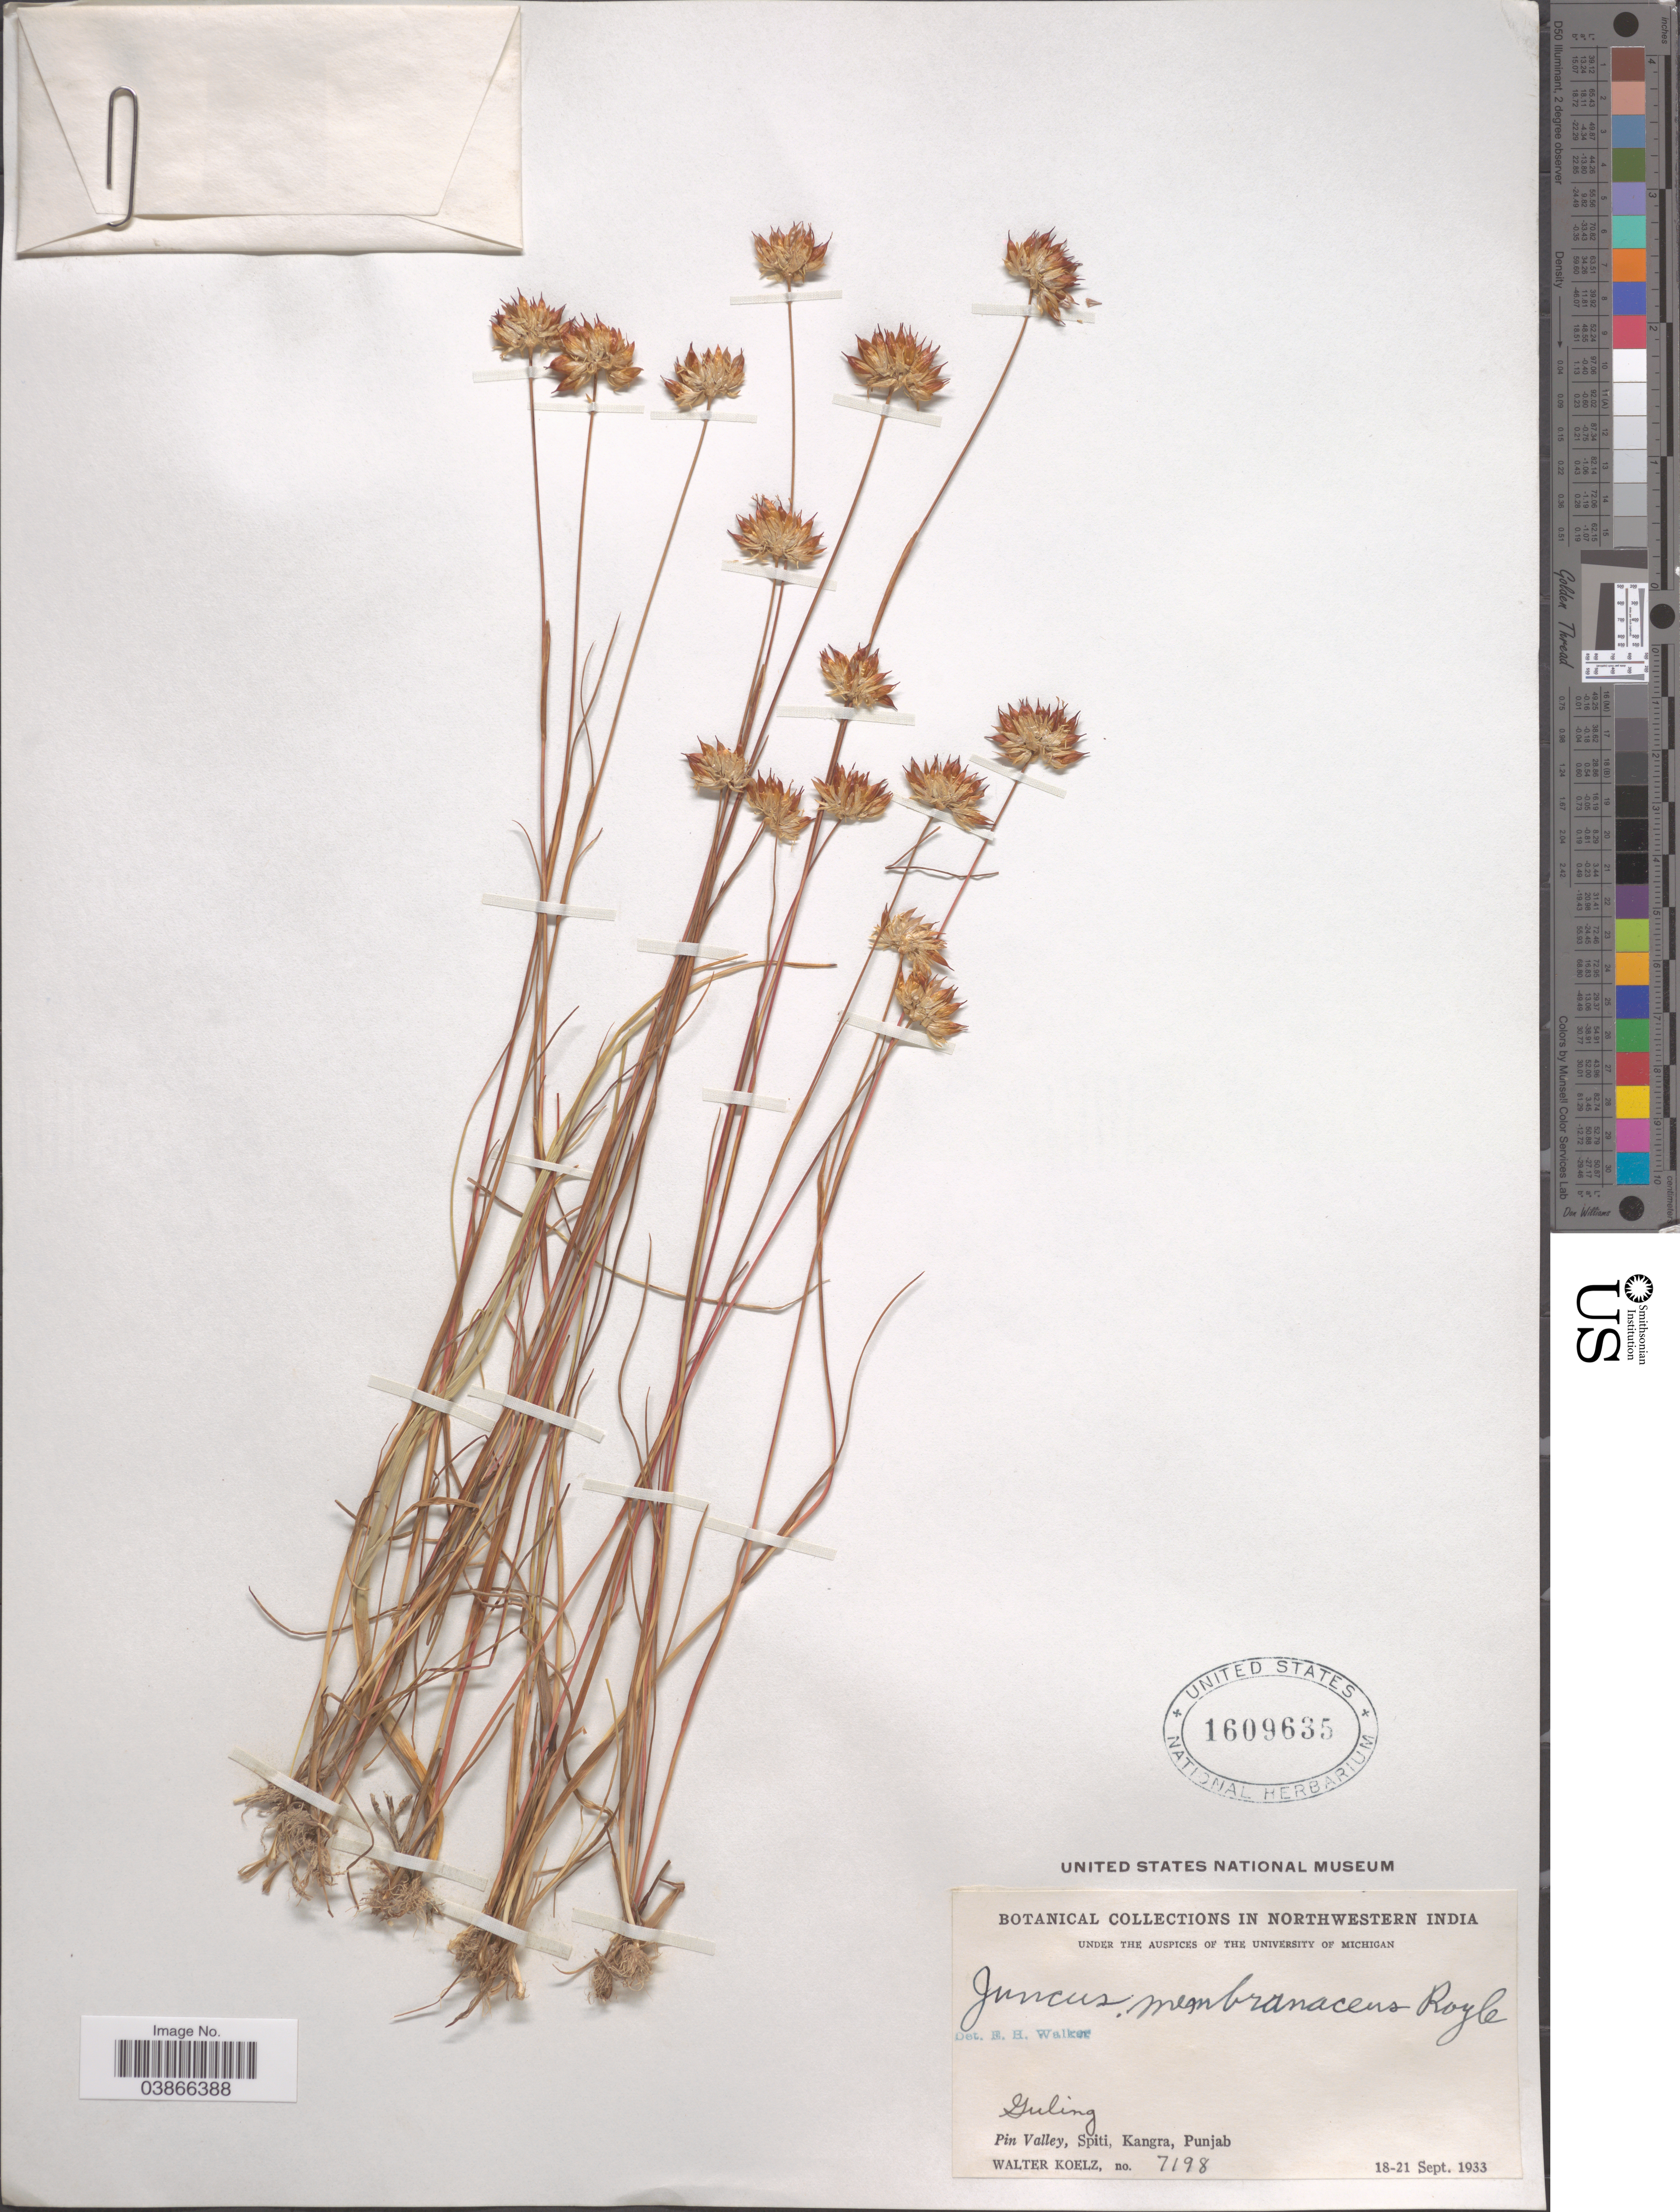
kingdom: Plantae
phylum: Tracheophyta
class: Liliopsida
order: Poales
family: Juncaceae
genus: Juncus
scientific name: Juncus membranaceus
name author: Royle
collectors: W. N. Koelz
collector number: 7198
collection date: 1933-09-18/1933-09-21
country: India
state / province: Punjab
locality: Northwestern India. Guling. Pin Valley, Spiti, Kangra.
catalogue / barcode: US 1609635